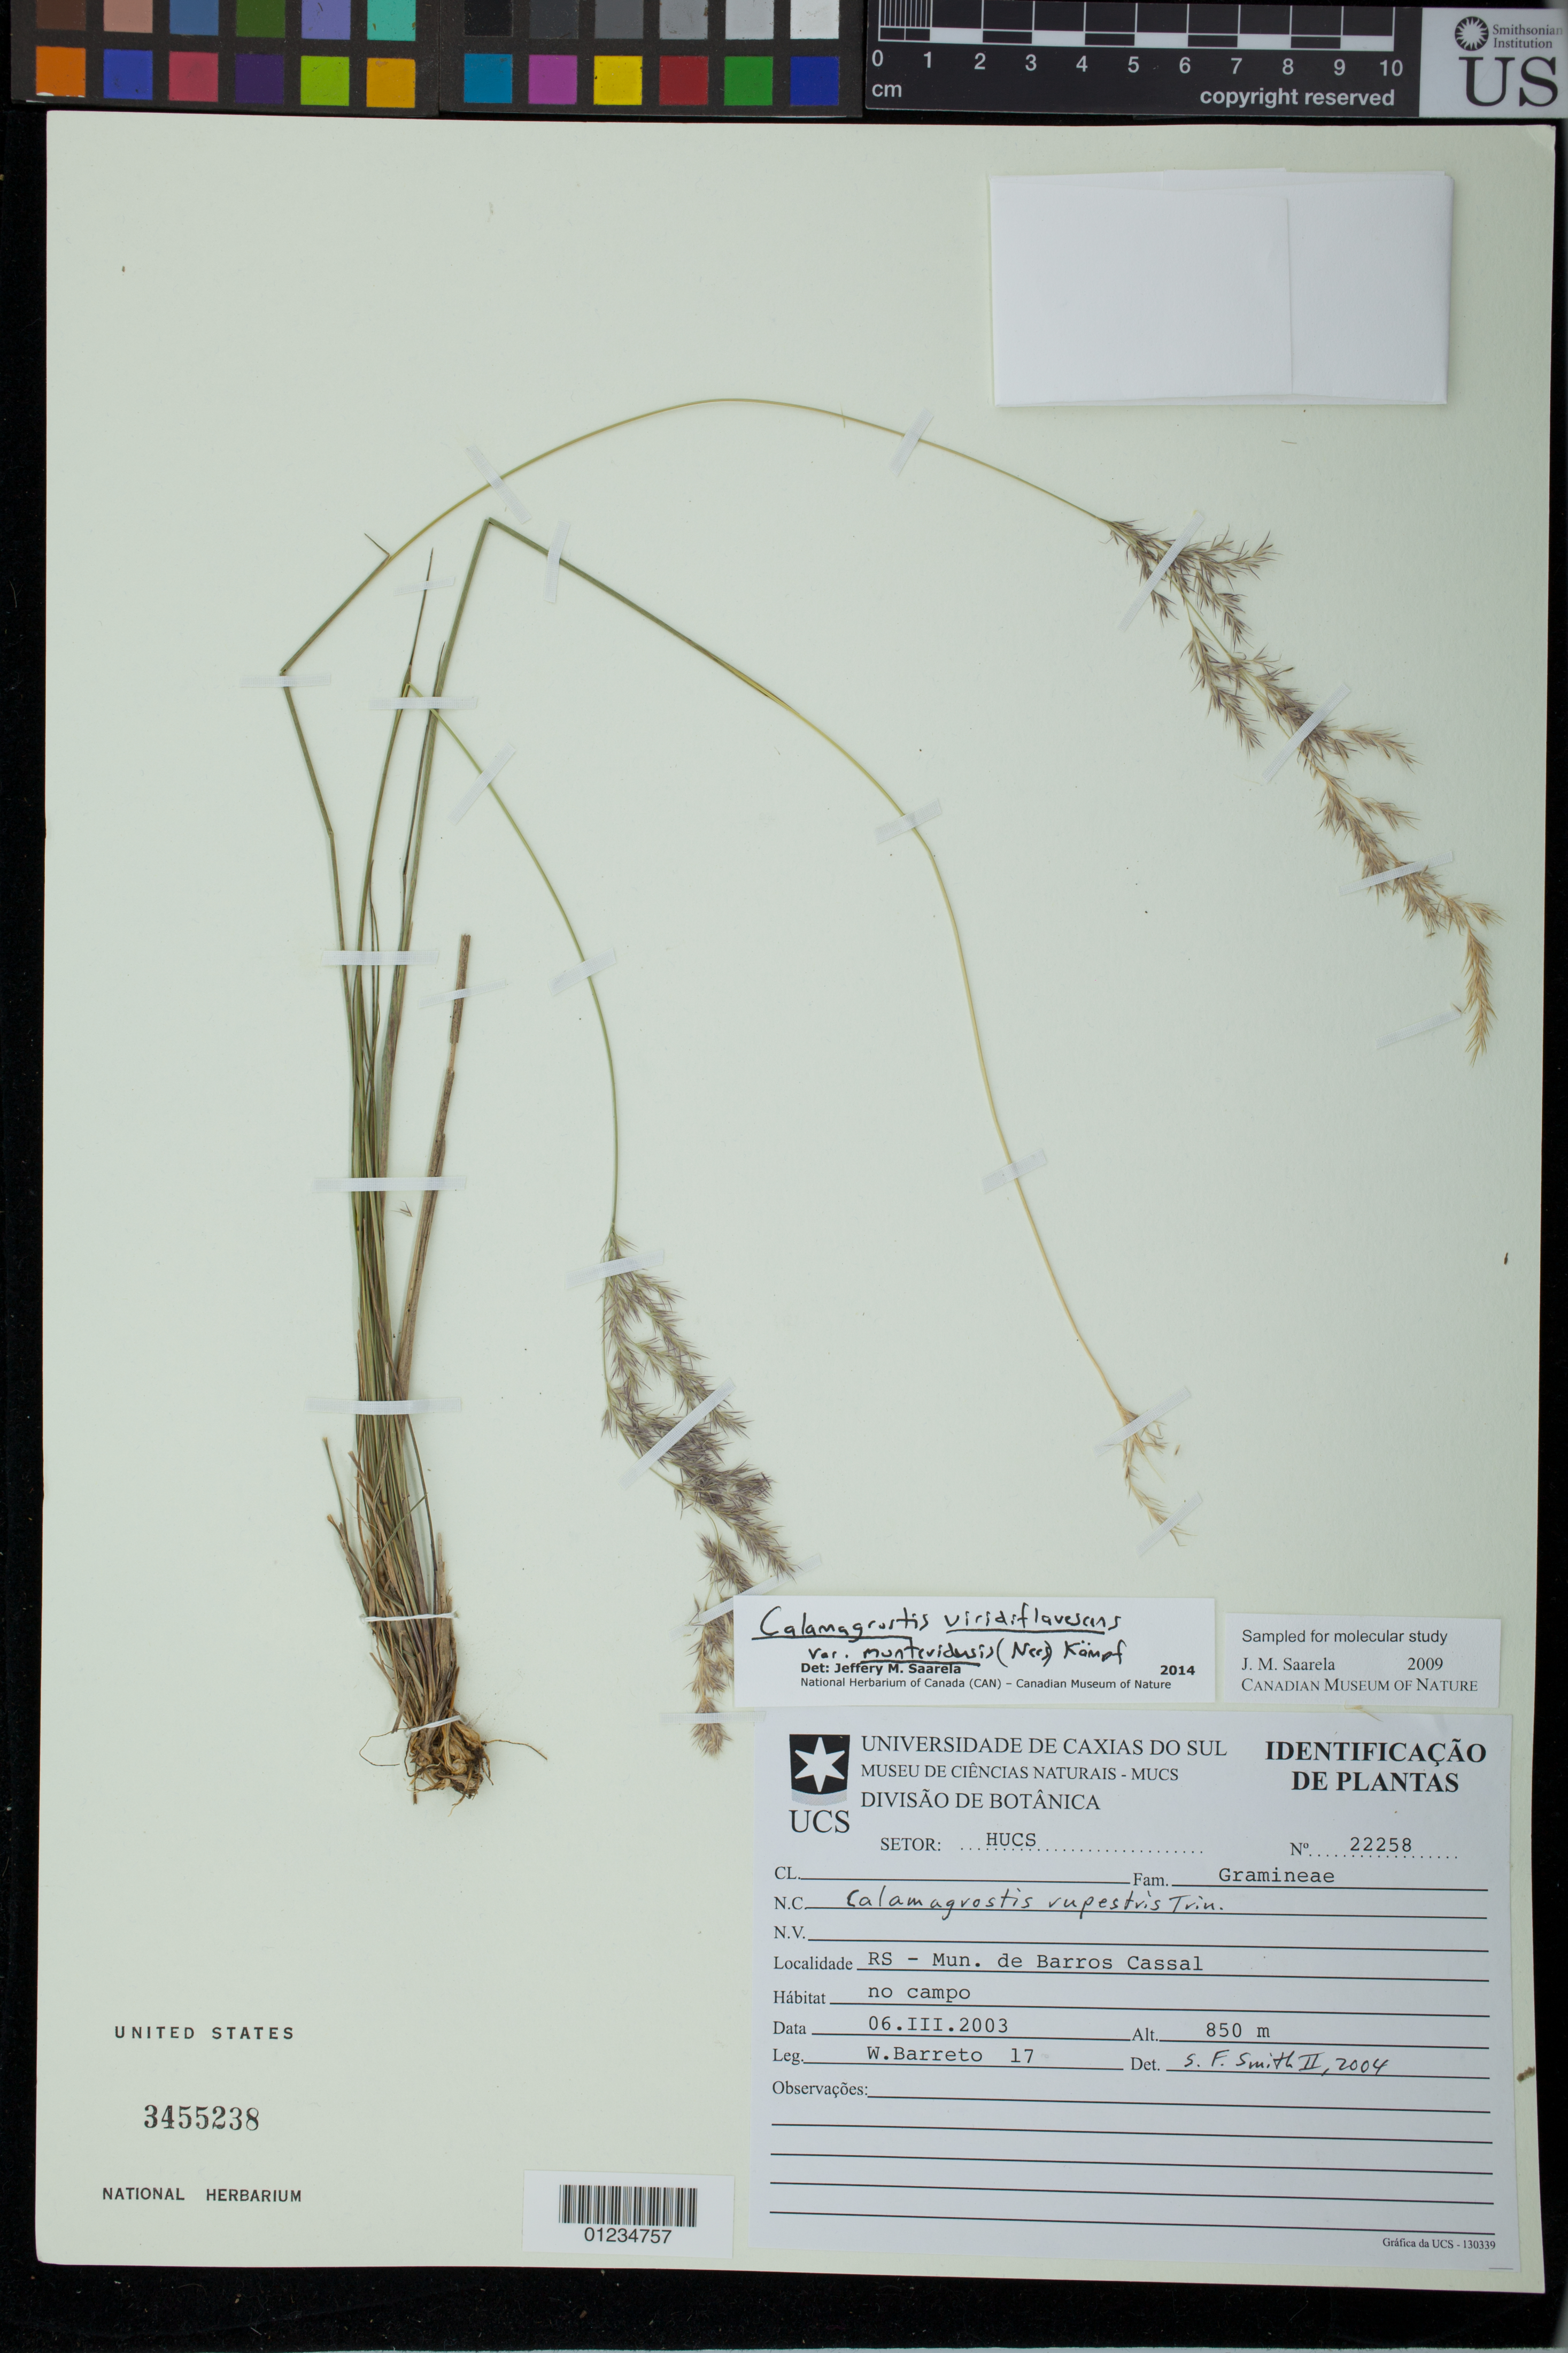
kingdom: Plantae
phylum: Tracheophyta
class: Liliopsida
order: Poales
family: Poaceae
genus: Cinnagrostis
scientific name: Cinnagrostis viridiflavescens var. montevidensis ined.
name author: (Nees) P.M. Peterson et al.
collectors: W. Barreto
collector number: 17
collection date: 2003-03-06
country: Brazil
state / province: Rio Grande do Sul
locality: RS - Mun. de Barros Cassal.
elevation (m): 850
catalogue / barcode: US 3455238